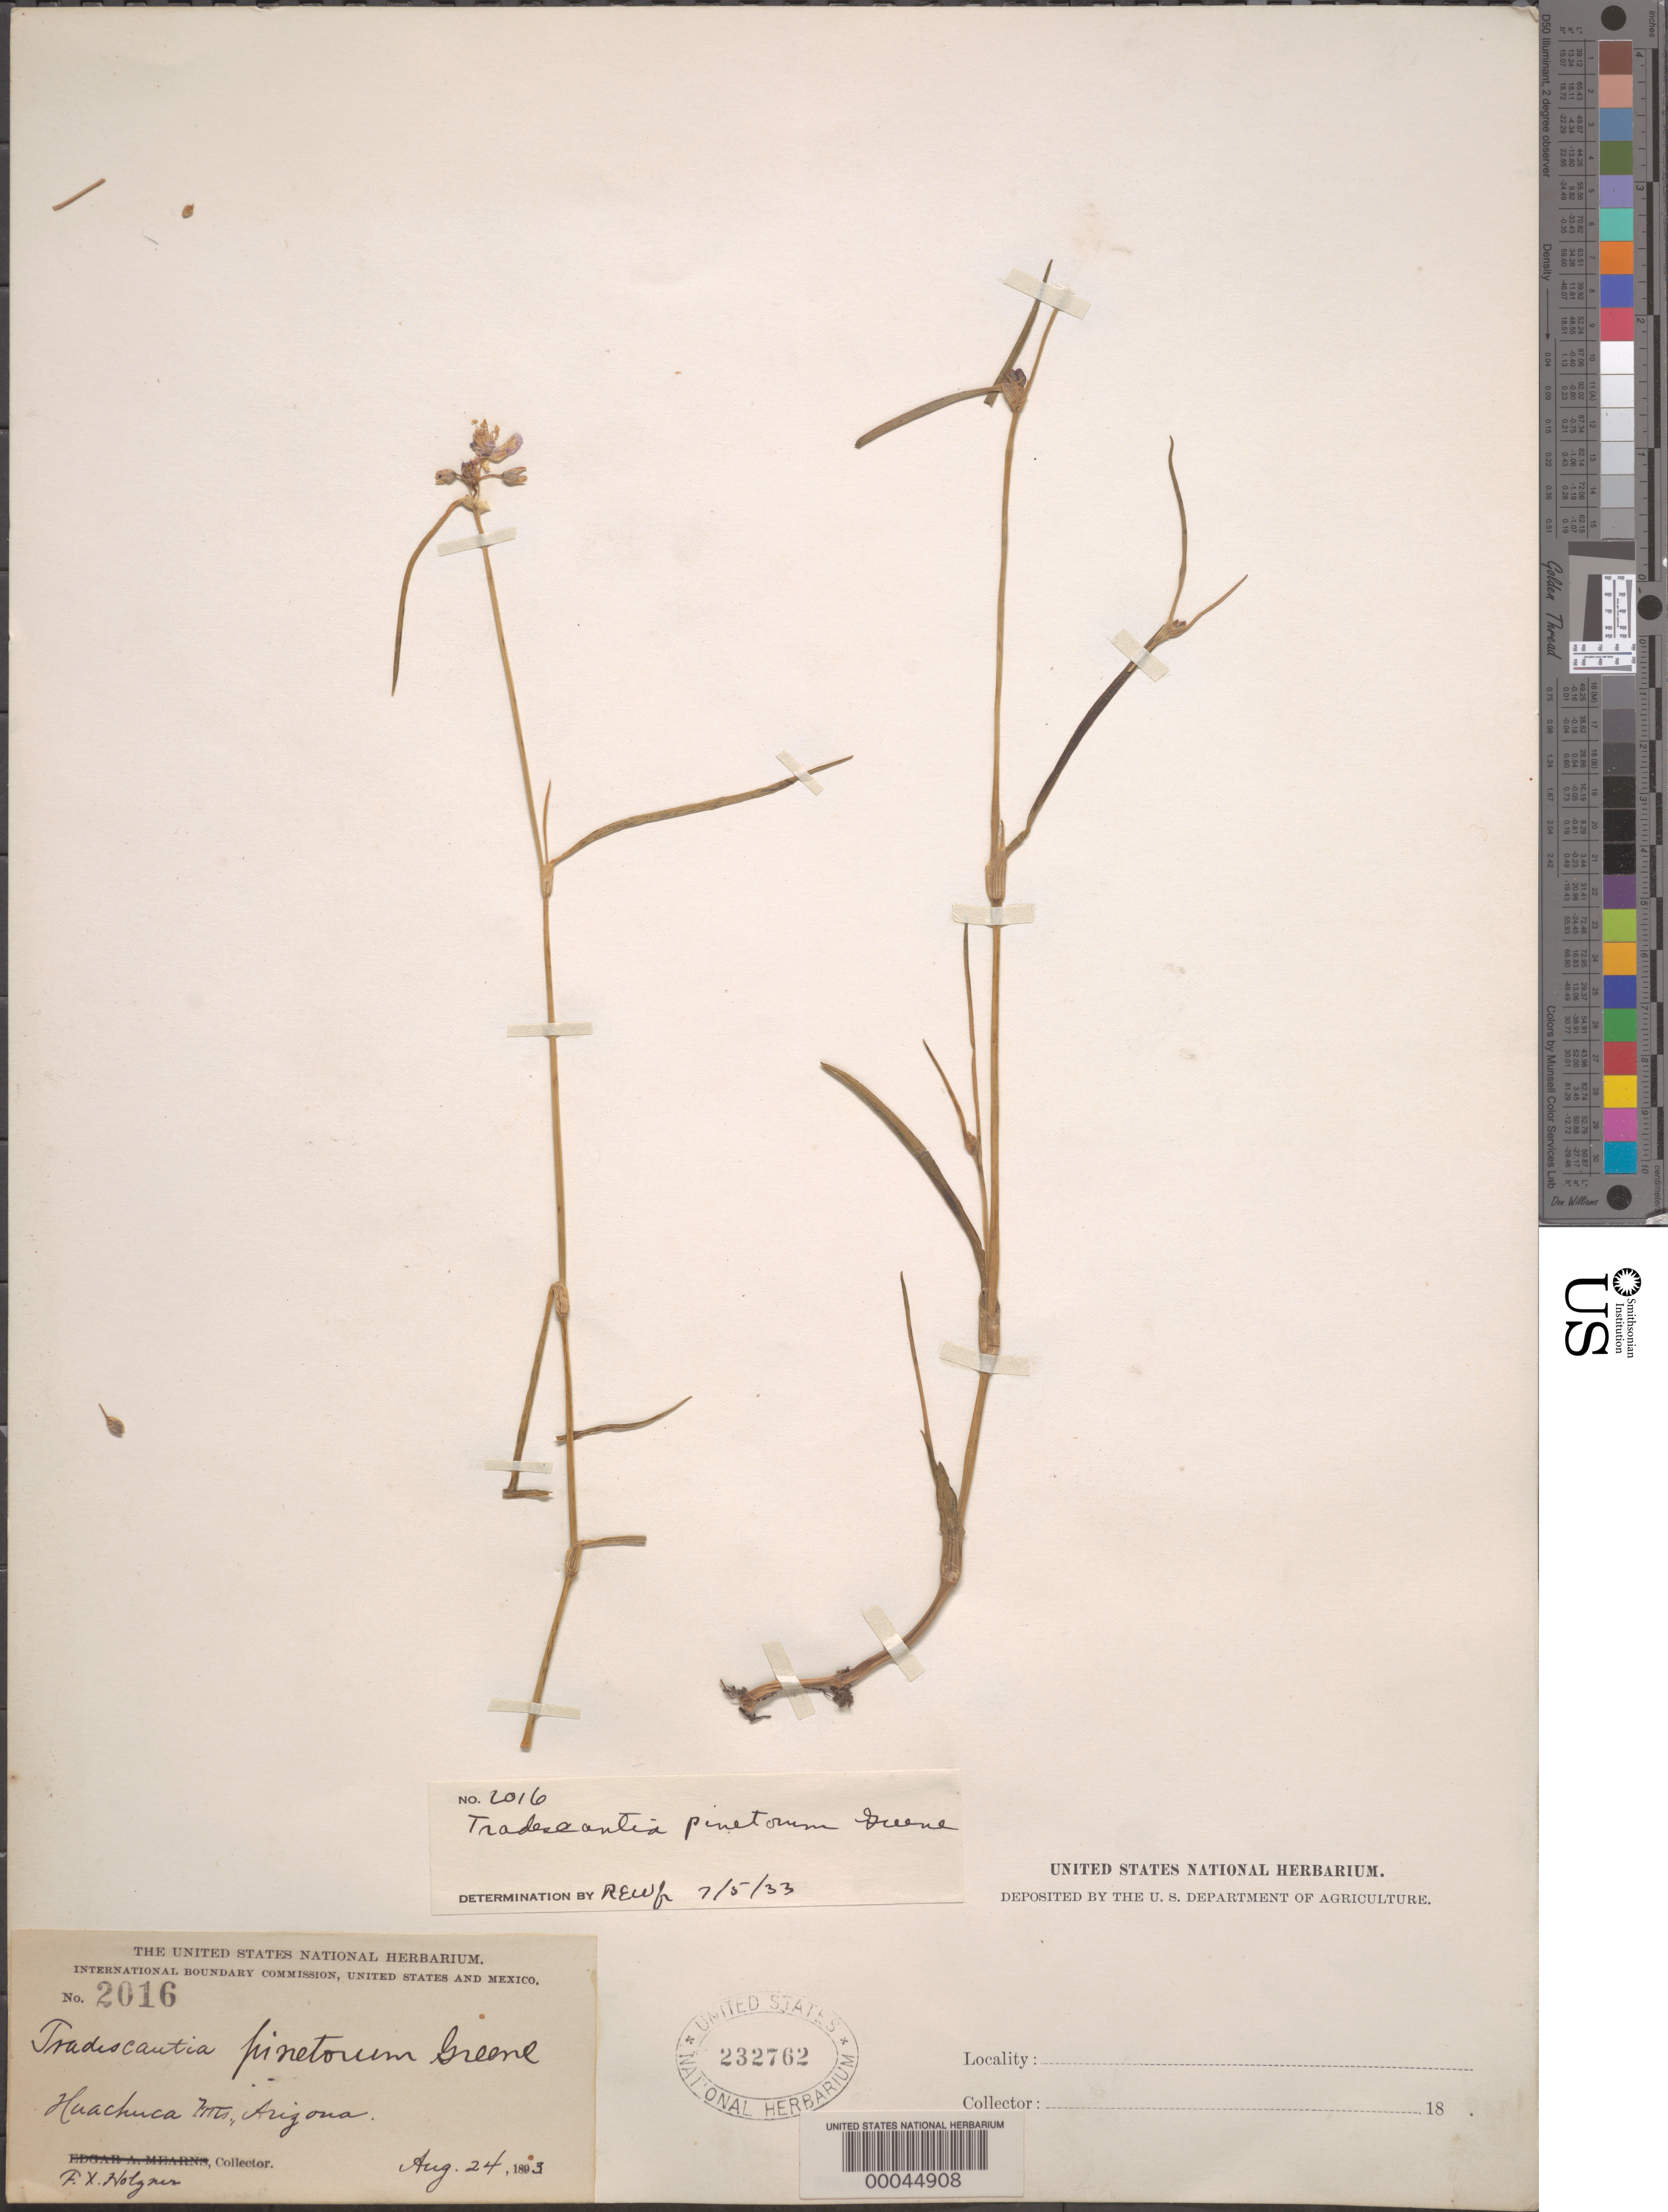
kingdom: Plantae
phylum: Tracheophyta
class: Liliopsida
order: Commelinales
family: Commelinaceae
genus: Tradescantia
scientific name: Tradescantia pinetorum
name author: Greene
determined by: Woodson, R. E., Jr.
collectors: F. Holymer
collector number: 2016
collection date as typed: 24 Aug 1893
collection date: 1893-08-24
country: United States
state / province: Arizona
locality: Huachuca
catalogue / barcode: US 232762